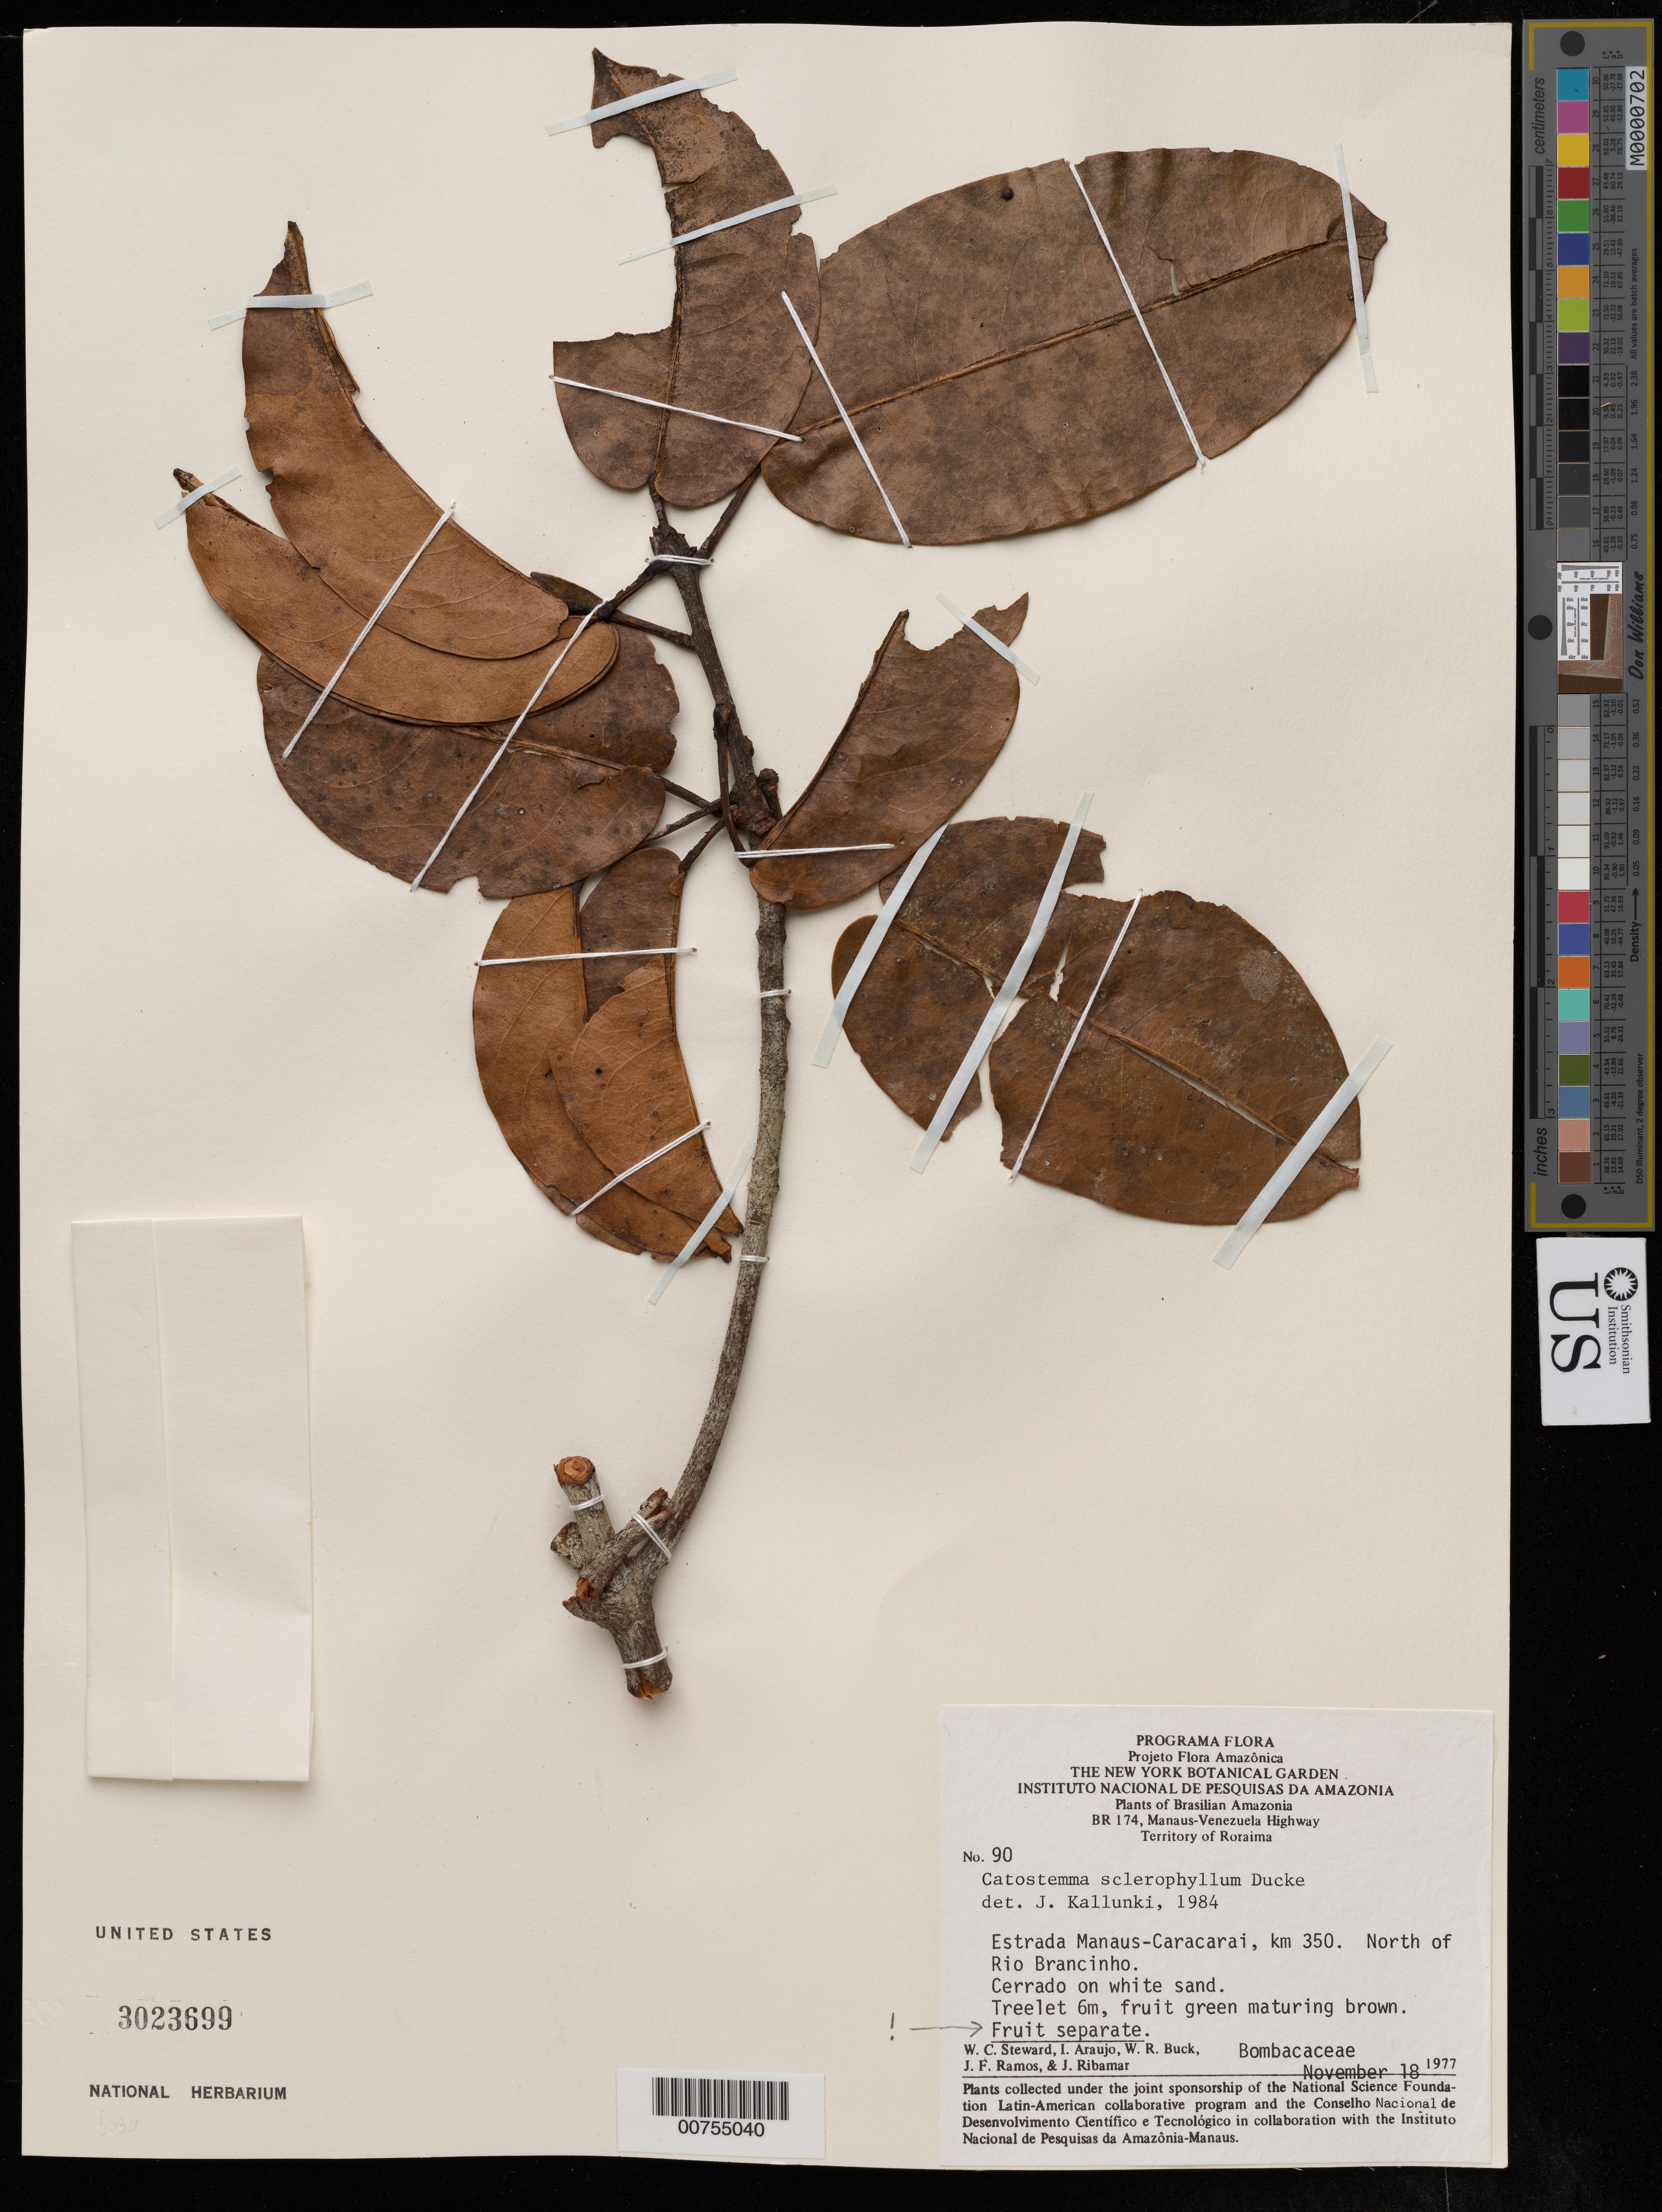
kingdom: Plantae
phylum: Tracheophyta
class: Magnoliopsida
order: Malvales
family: Malvaceae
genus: Catostemma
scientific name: Catostemma sclerophyllum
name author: Ducke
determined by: Kallunki, Jacquelyn A.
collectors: W. C. Steward & et al.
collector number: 90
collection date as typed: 18 Nov 1977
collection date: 1977-11-18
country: Brazil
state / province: Amazonas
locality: Estrada Manaus-Caracarai, km 350. N of Rio Brancinho.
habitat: Cerrado on white sand.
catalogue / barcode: US 3023699